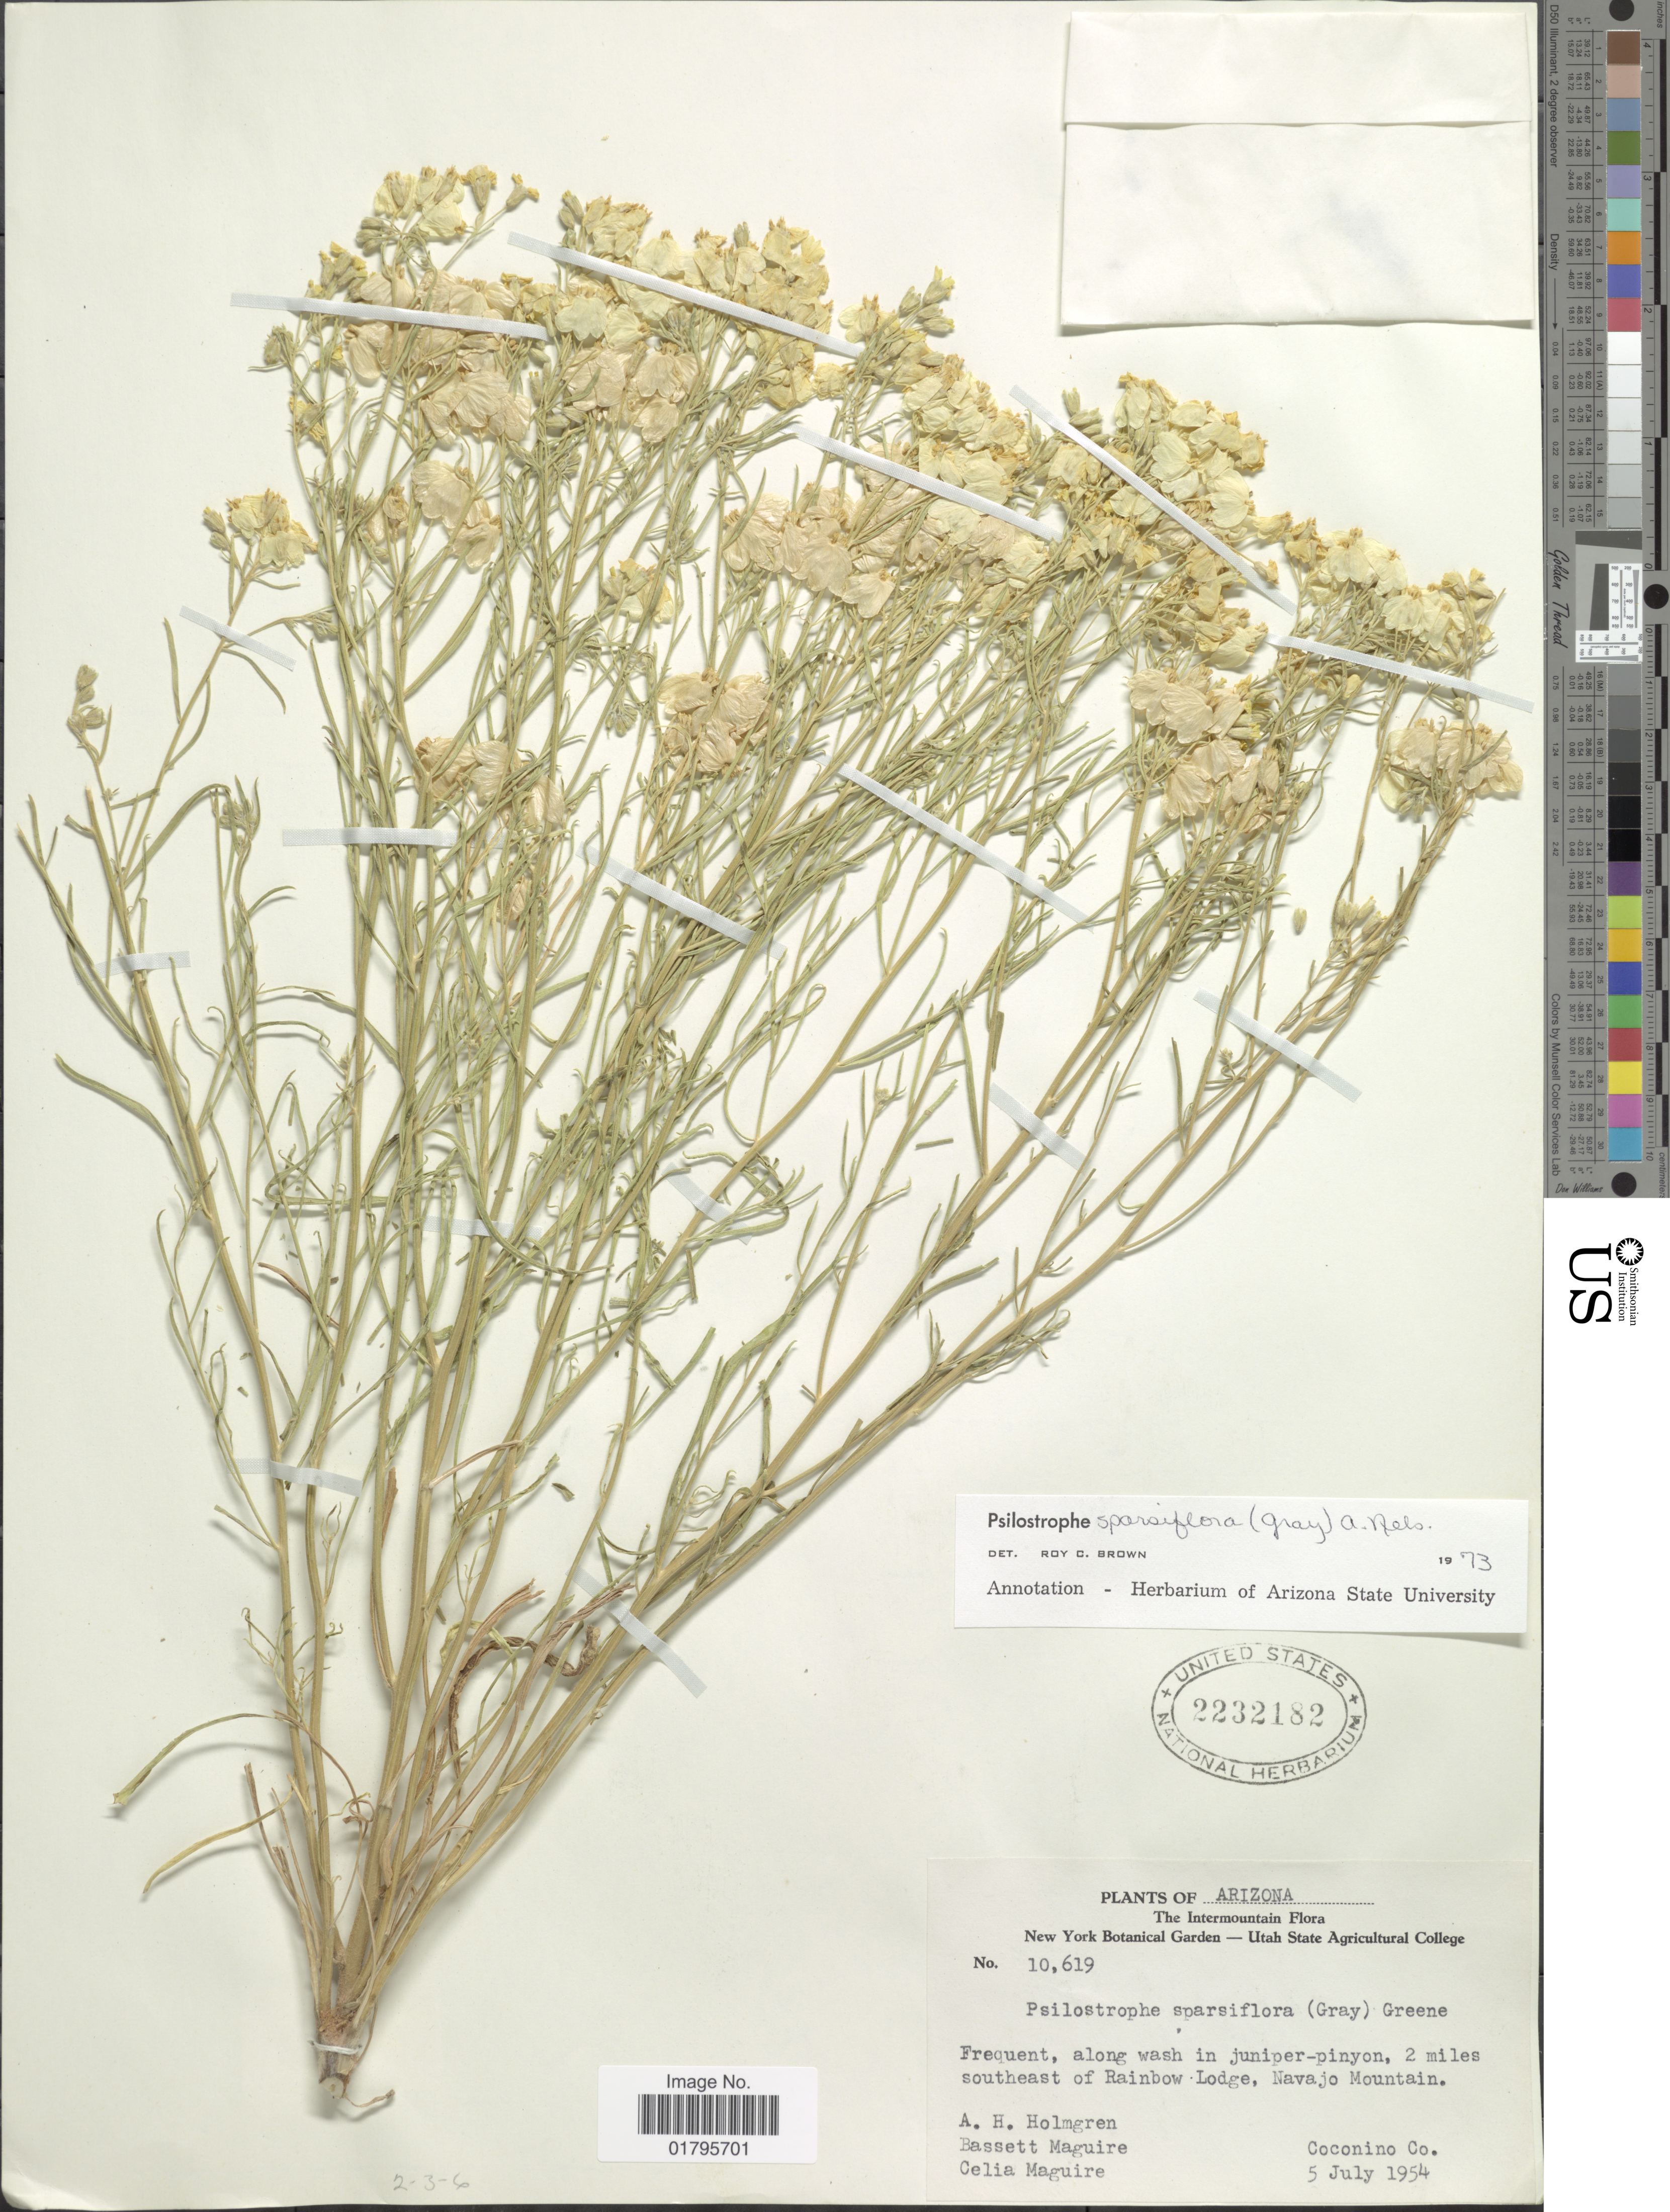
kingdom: Plantae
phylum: Tracheophyta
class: Magnoliopsida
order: Asterales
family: Asteraceae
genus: Psilostrophe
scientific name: Psilostrophe sparsiflora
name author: (A. Gray) A. Nelson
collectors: A. H. Holmgren, B. Maguire & C. K. Maguire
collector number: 10619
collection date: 1954-07-05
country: United States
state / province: Arizona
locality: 2 miles south-east of Rainbow Lodge, Navajo Mountain. Coconino Co.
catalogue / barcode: US 2232182